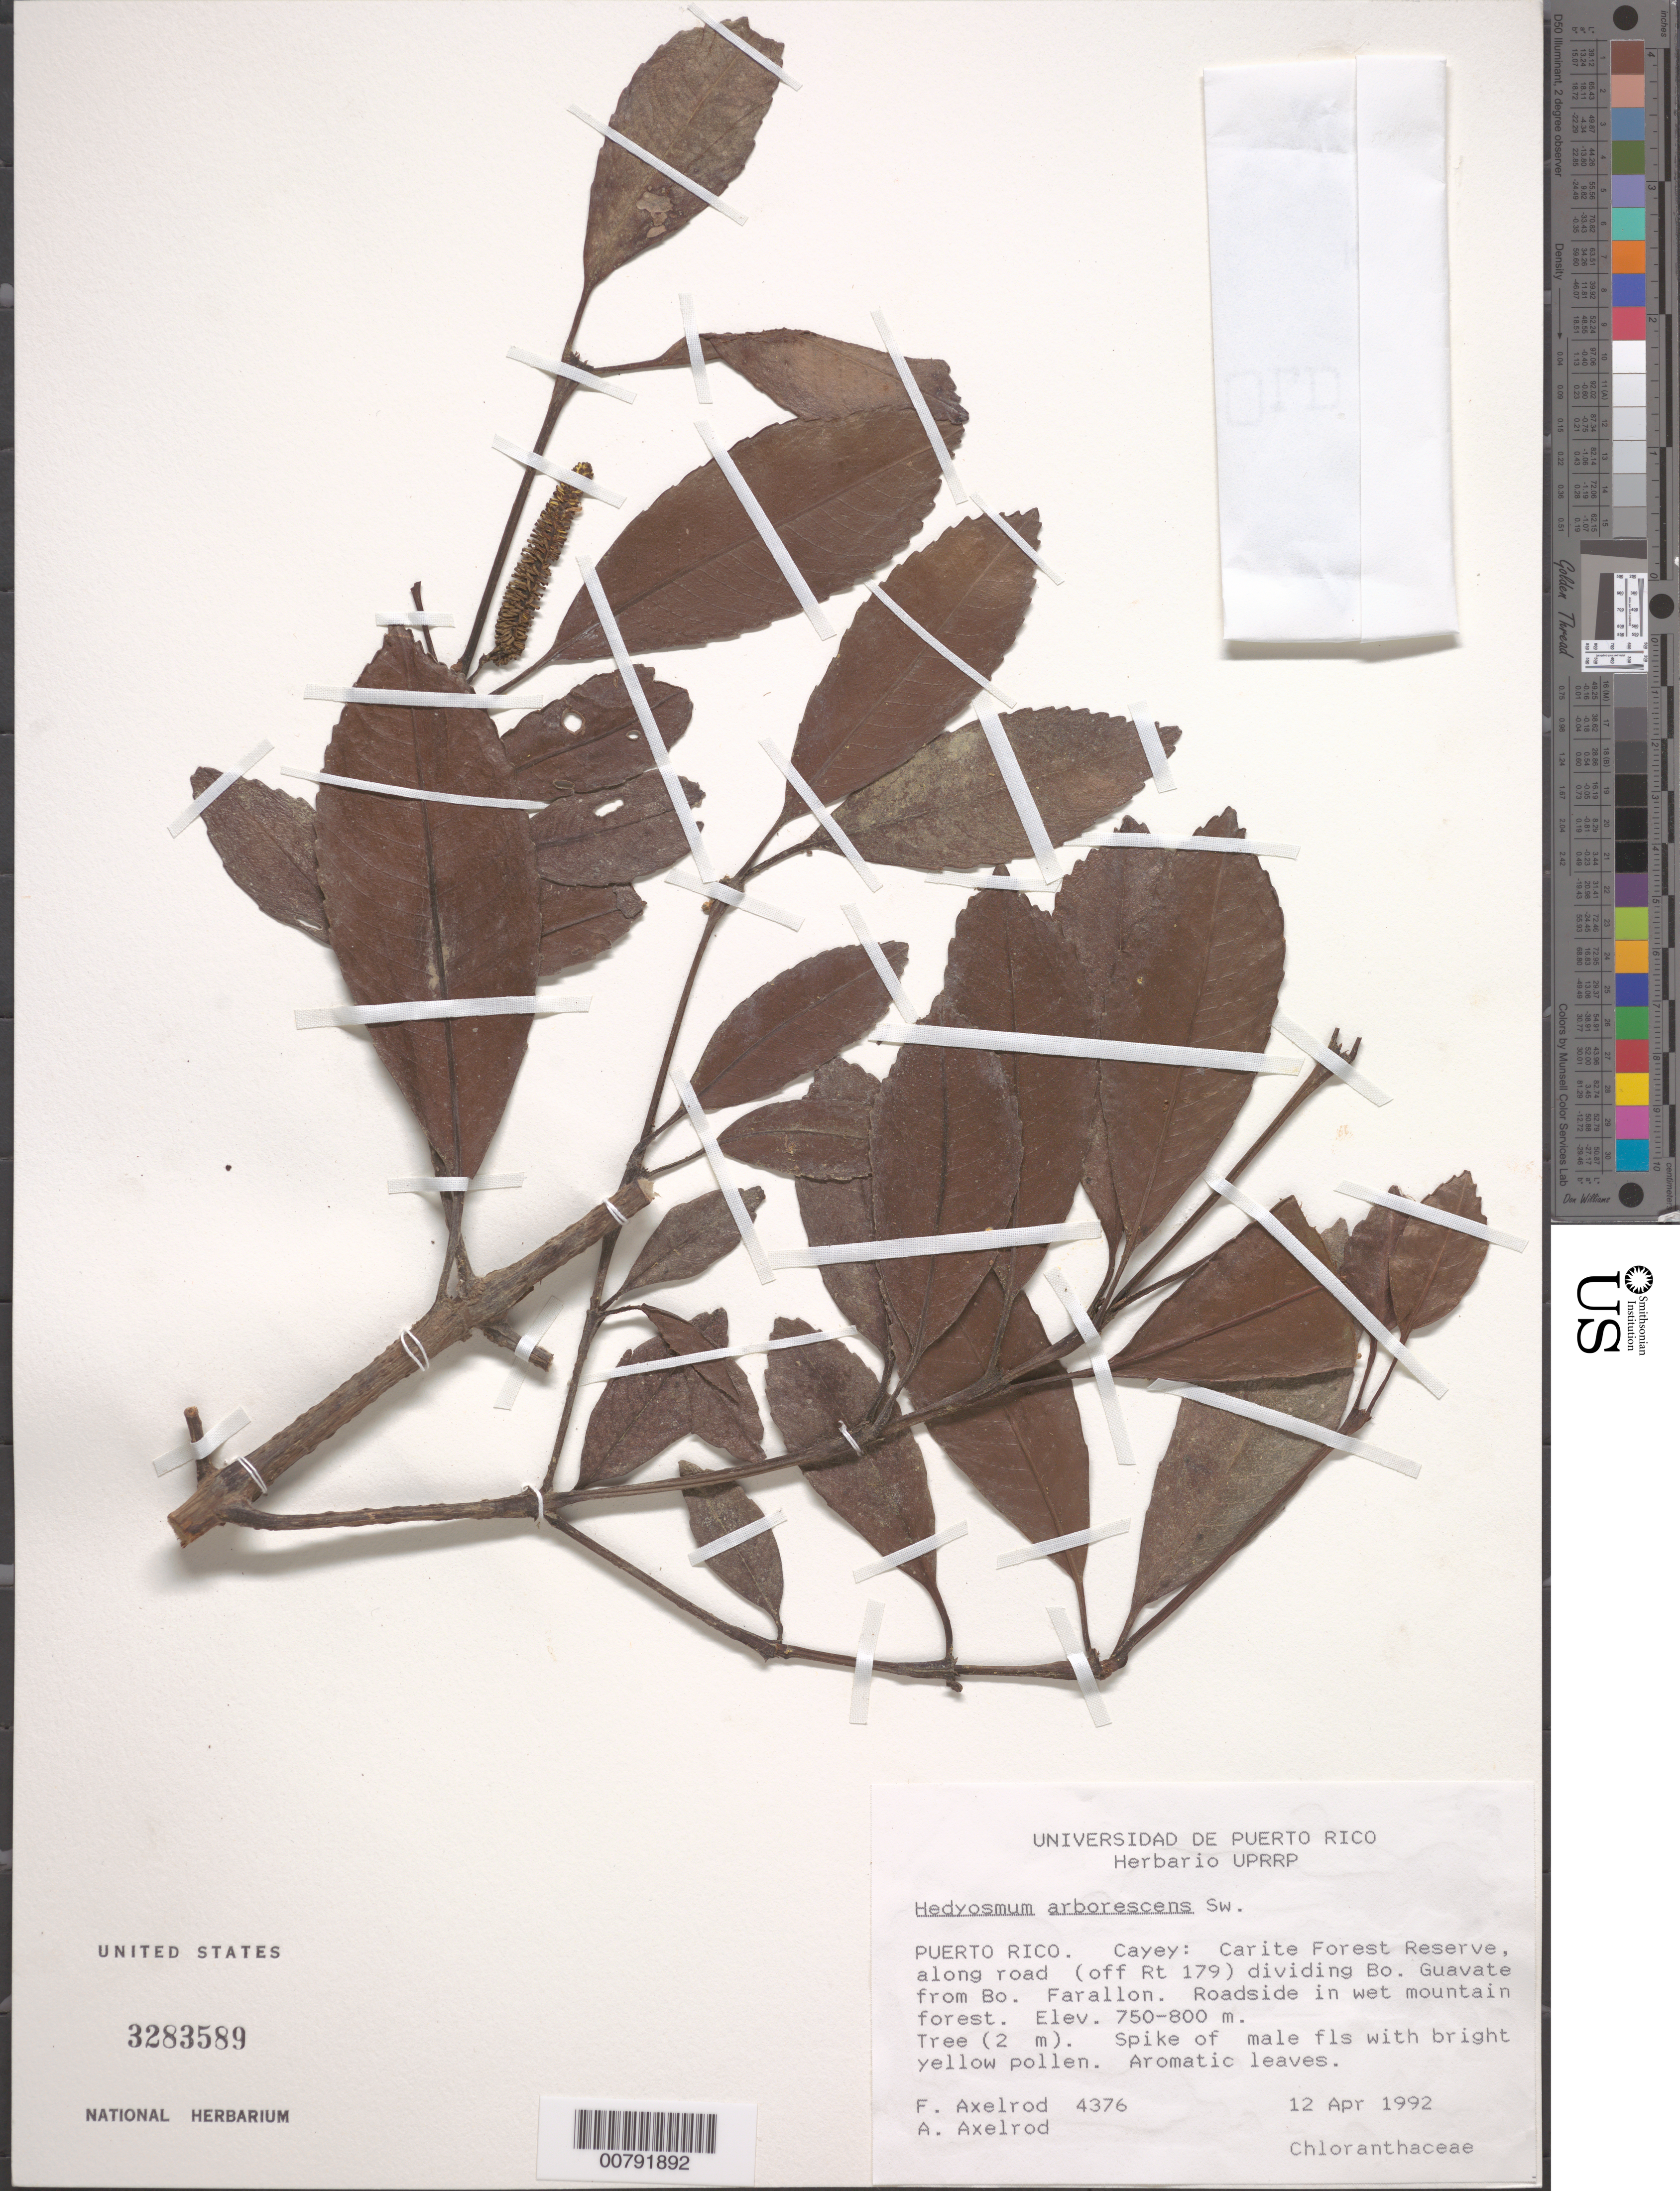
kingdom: Plantae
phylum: Tracheophyta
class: Magnoliopsida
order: Chloranthales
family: Chloranthaceae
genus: Hedyosmum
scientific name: Hedyosmum arborescens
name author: Sw.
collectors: F. S. Axelrod & A. Axelrod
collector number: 4376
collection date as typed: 12 Apr 1992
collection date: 1992-04-12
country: Puerto Rico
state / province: Cayey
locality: Cayey: Carite Forest Reserve, along road (off Rt. 179) dividing Bo. Guavate from Bo. Farallon.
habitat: Roadside in wet mountain forest.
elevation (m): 750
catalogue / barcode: US 3283589